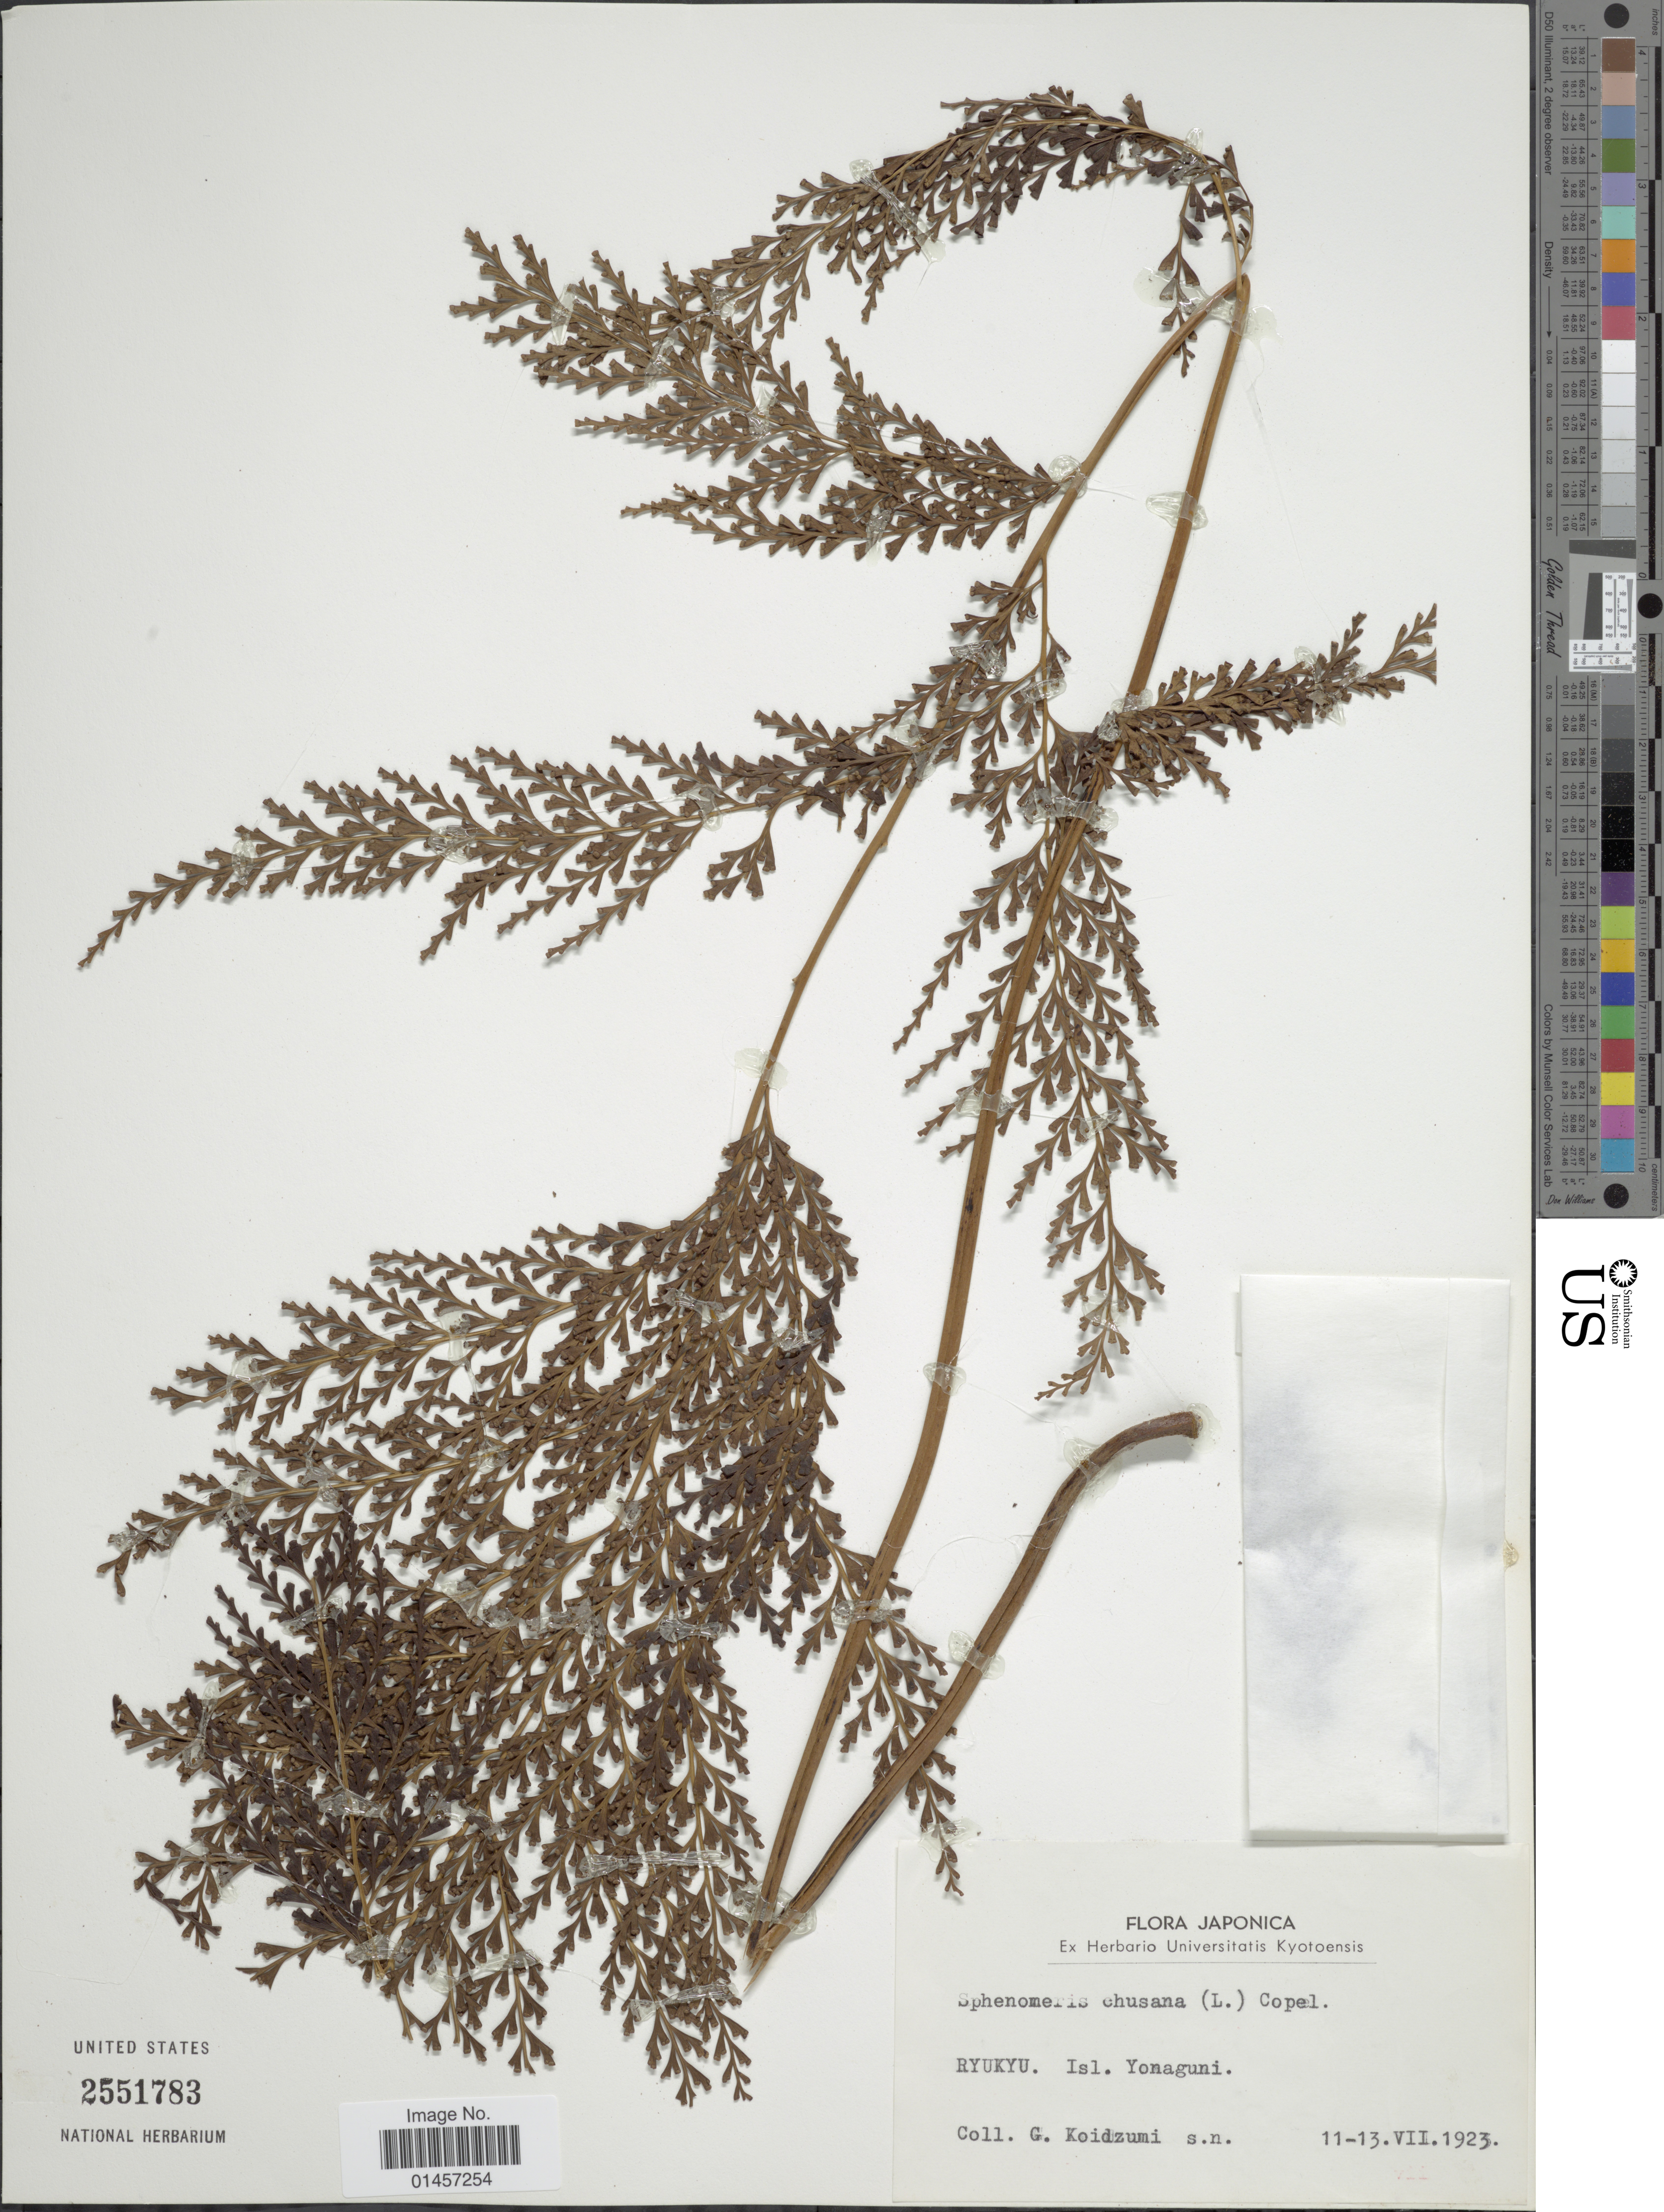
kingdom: Plantae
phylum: Tracheophyta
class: Polypodiopsida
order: Polypodiales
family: Lindsaeaceae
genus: Sphenomeris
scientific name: Sphenomeris chinensis var. chinensis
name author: (L.) Maxon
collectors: G. Koidzumi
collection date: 1923-07-11/1923-07-13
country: Japan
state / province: Okinawa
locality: Ryukyu Isl. Yonaguni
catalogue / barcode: US 2551783